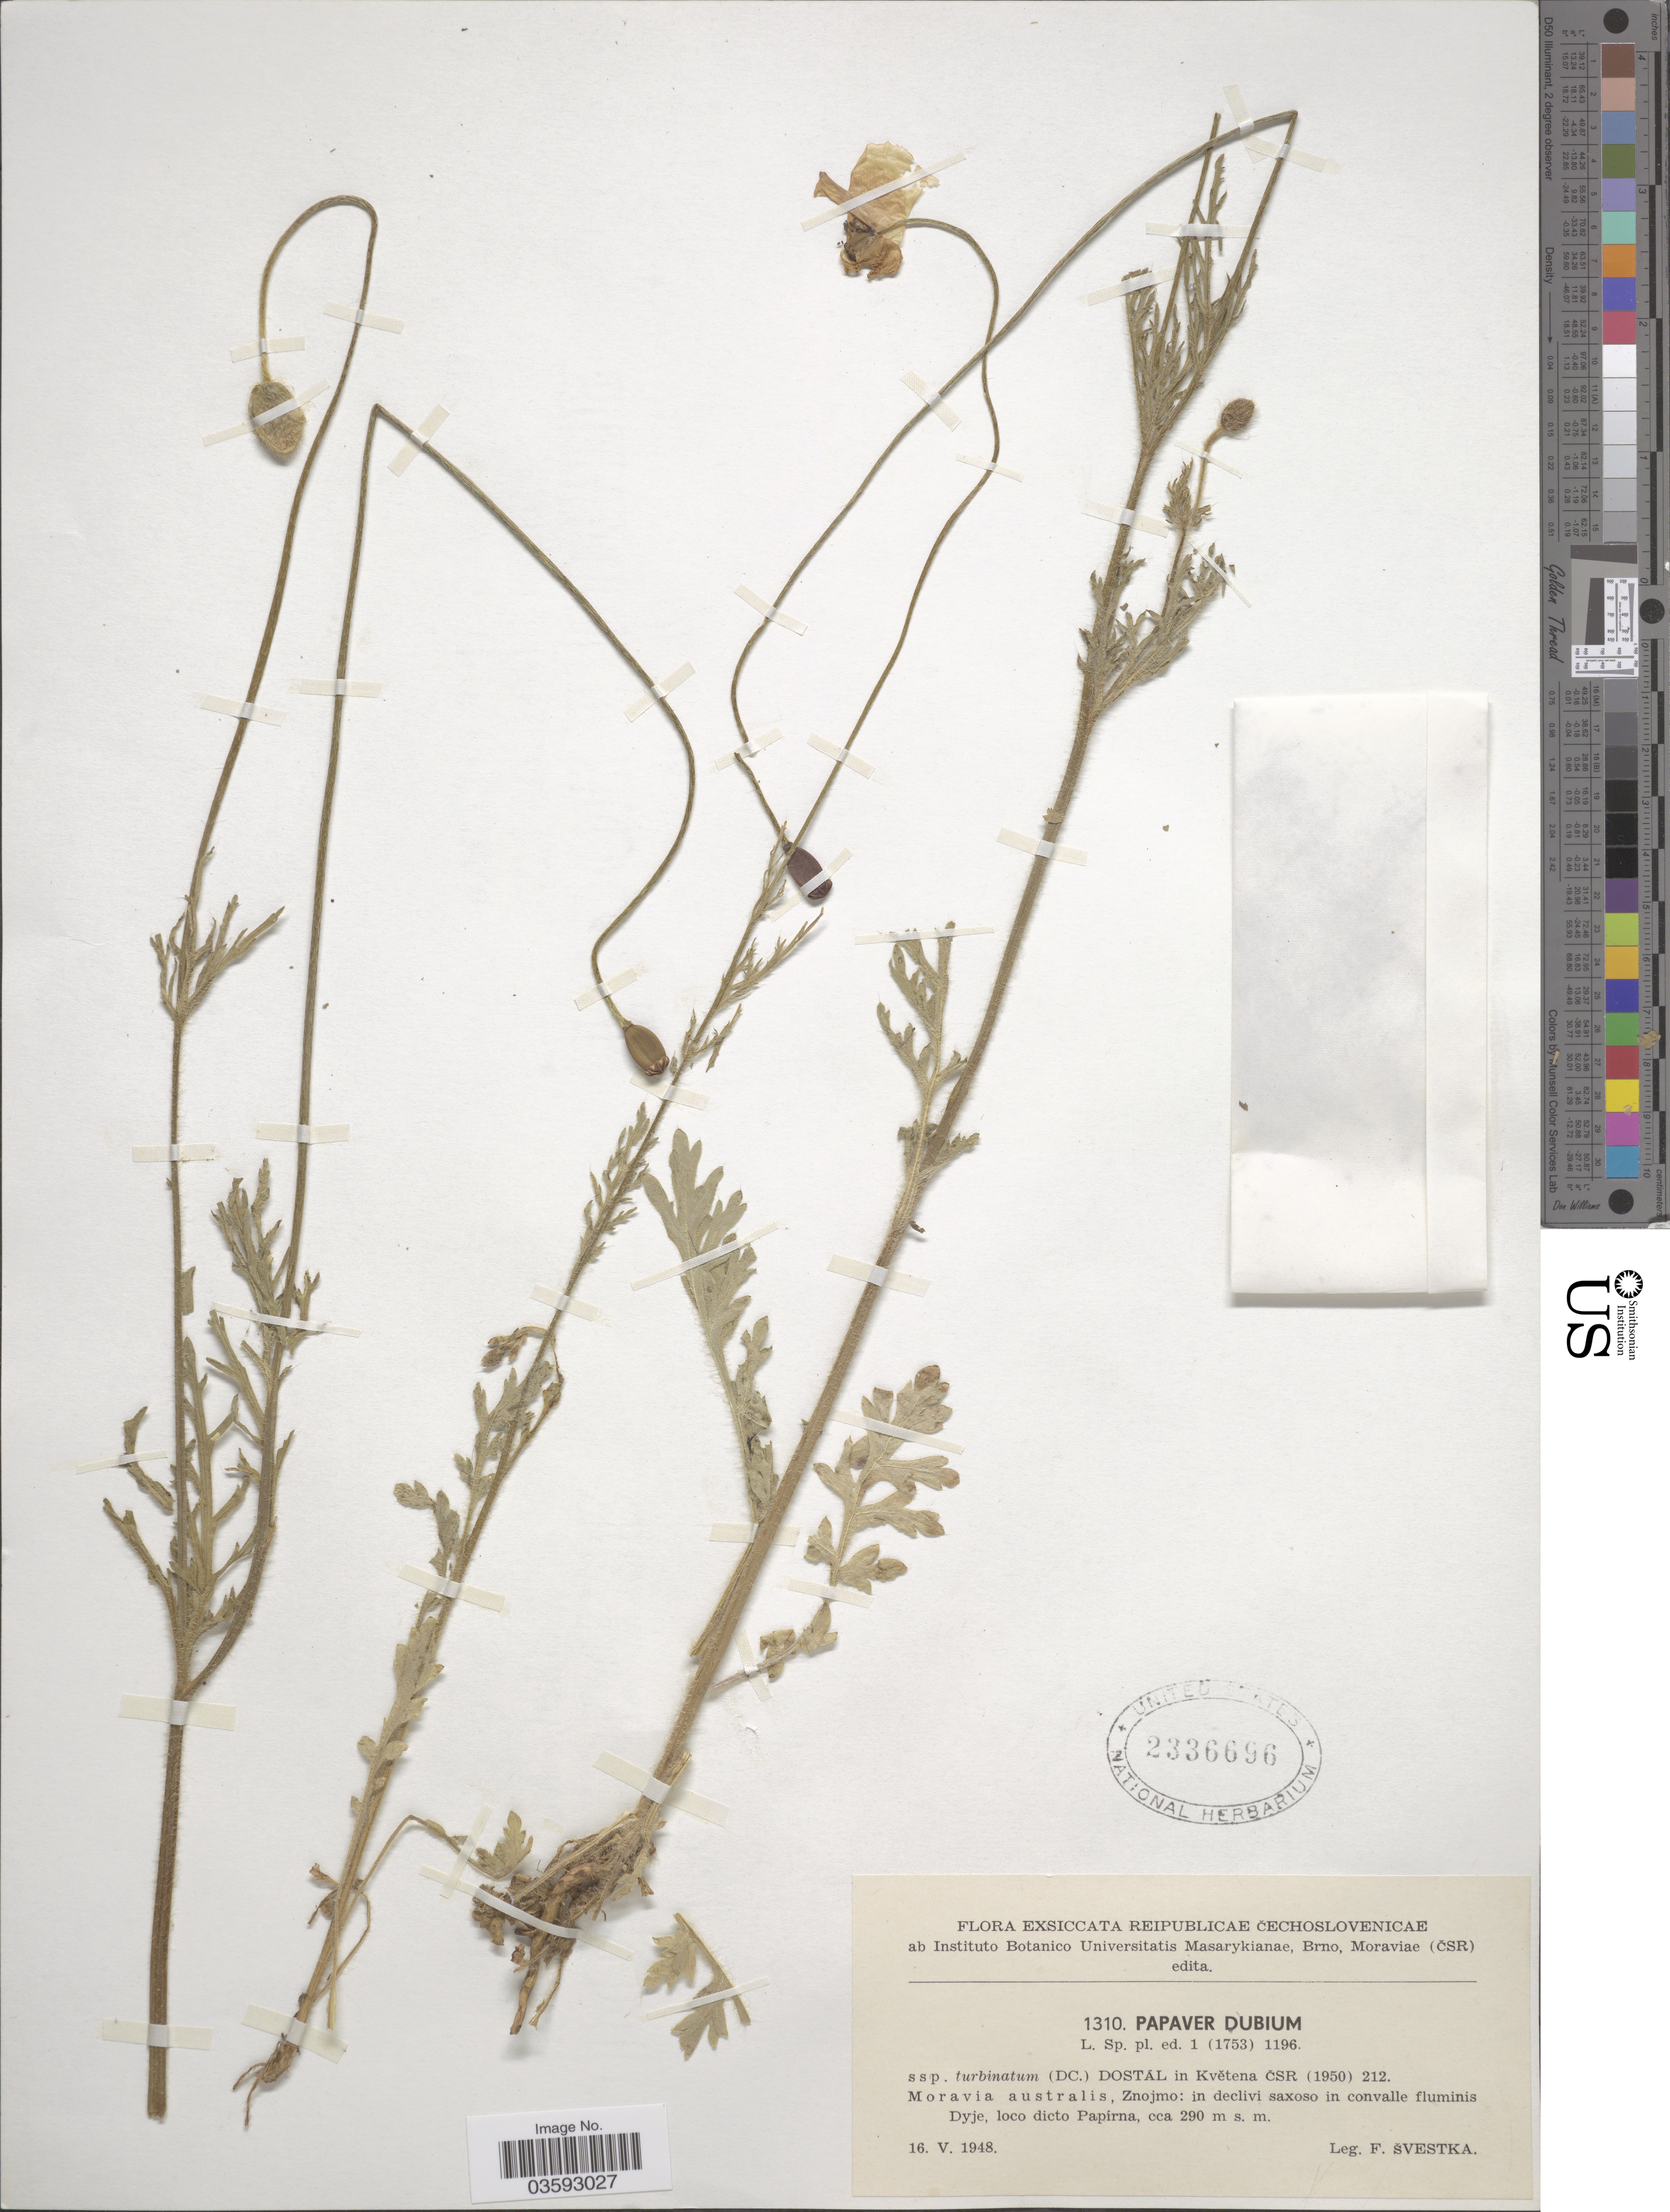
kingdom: Plantae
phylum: Tracheophyta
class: Magnoliopsida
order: Ranunculales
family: Papaveraceae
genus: Papaver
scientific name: Papaver dubium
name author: L.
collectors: F. Svestka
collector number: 1310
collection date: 1948-05-16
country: Czechia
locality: Reipublicae Čechoslovenicae. Moravia australis, Znojmo: in declivi saxoso in convalle fluminis Dyje, loco dicto Papírna.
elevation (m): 290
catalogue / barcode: US 2336696